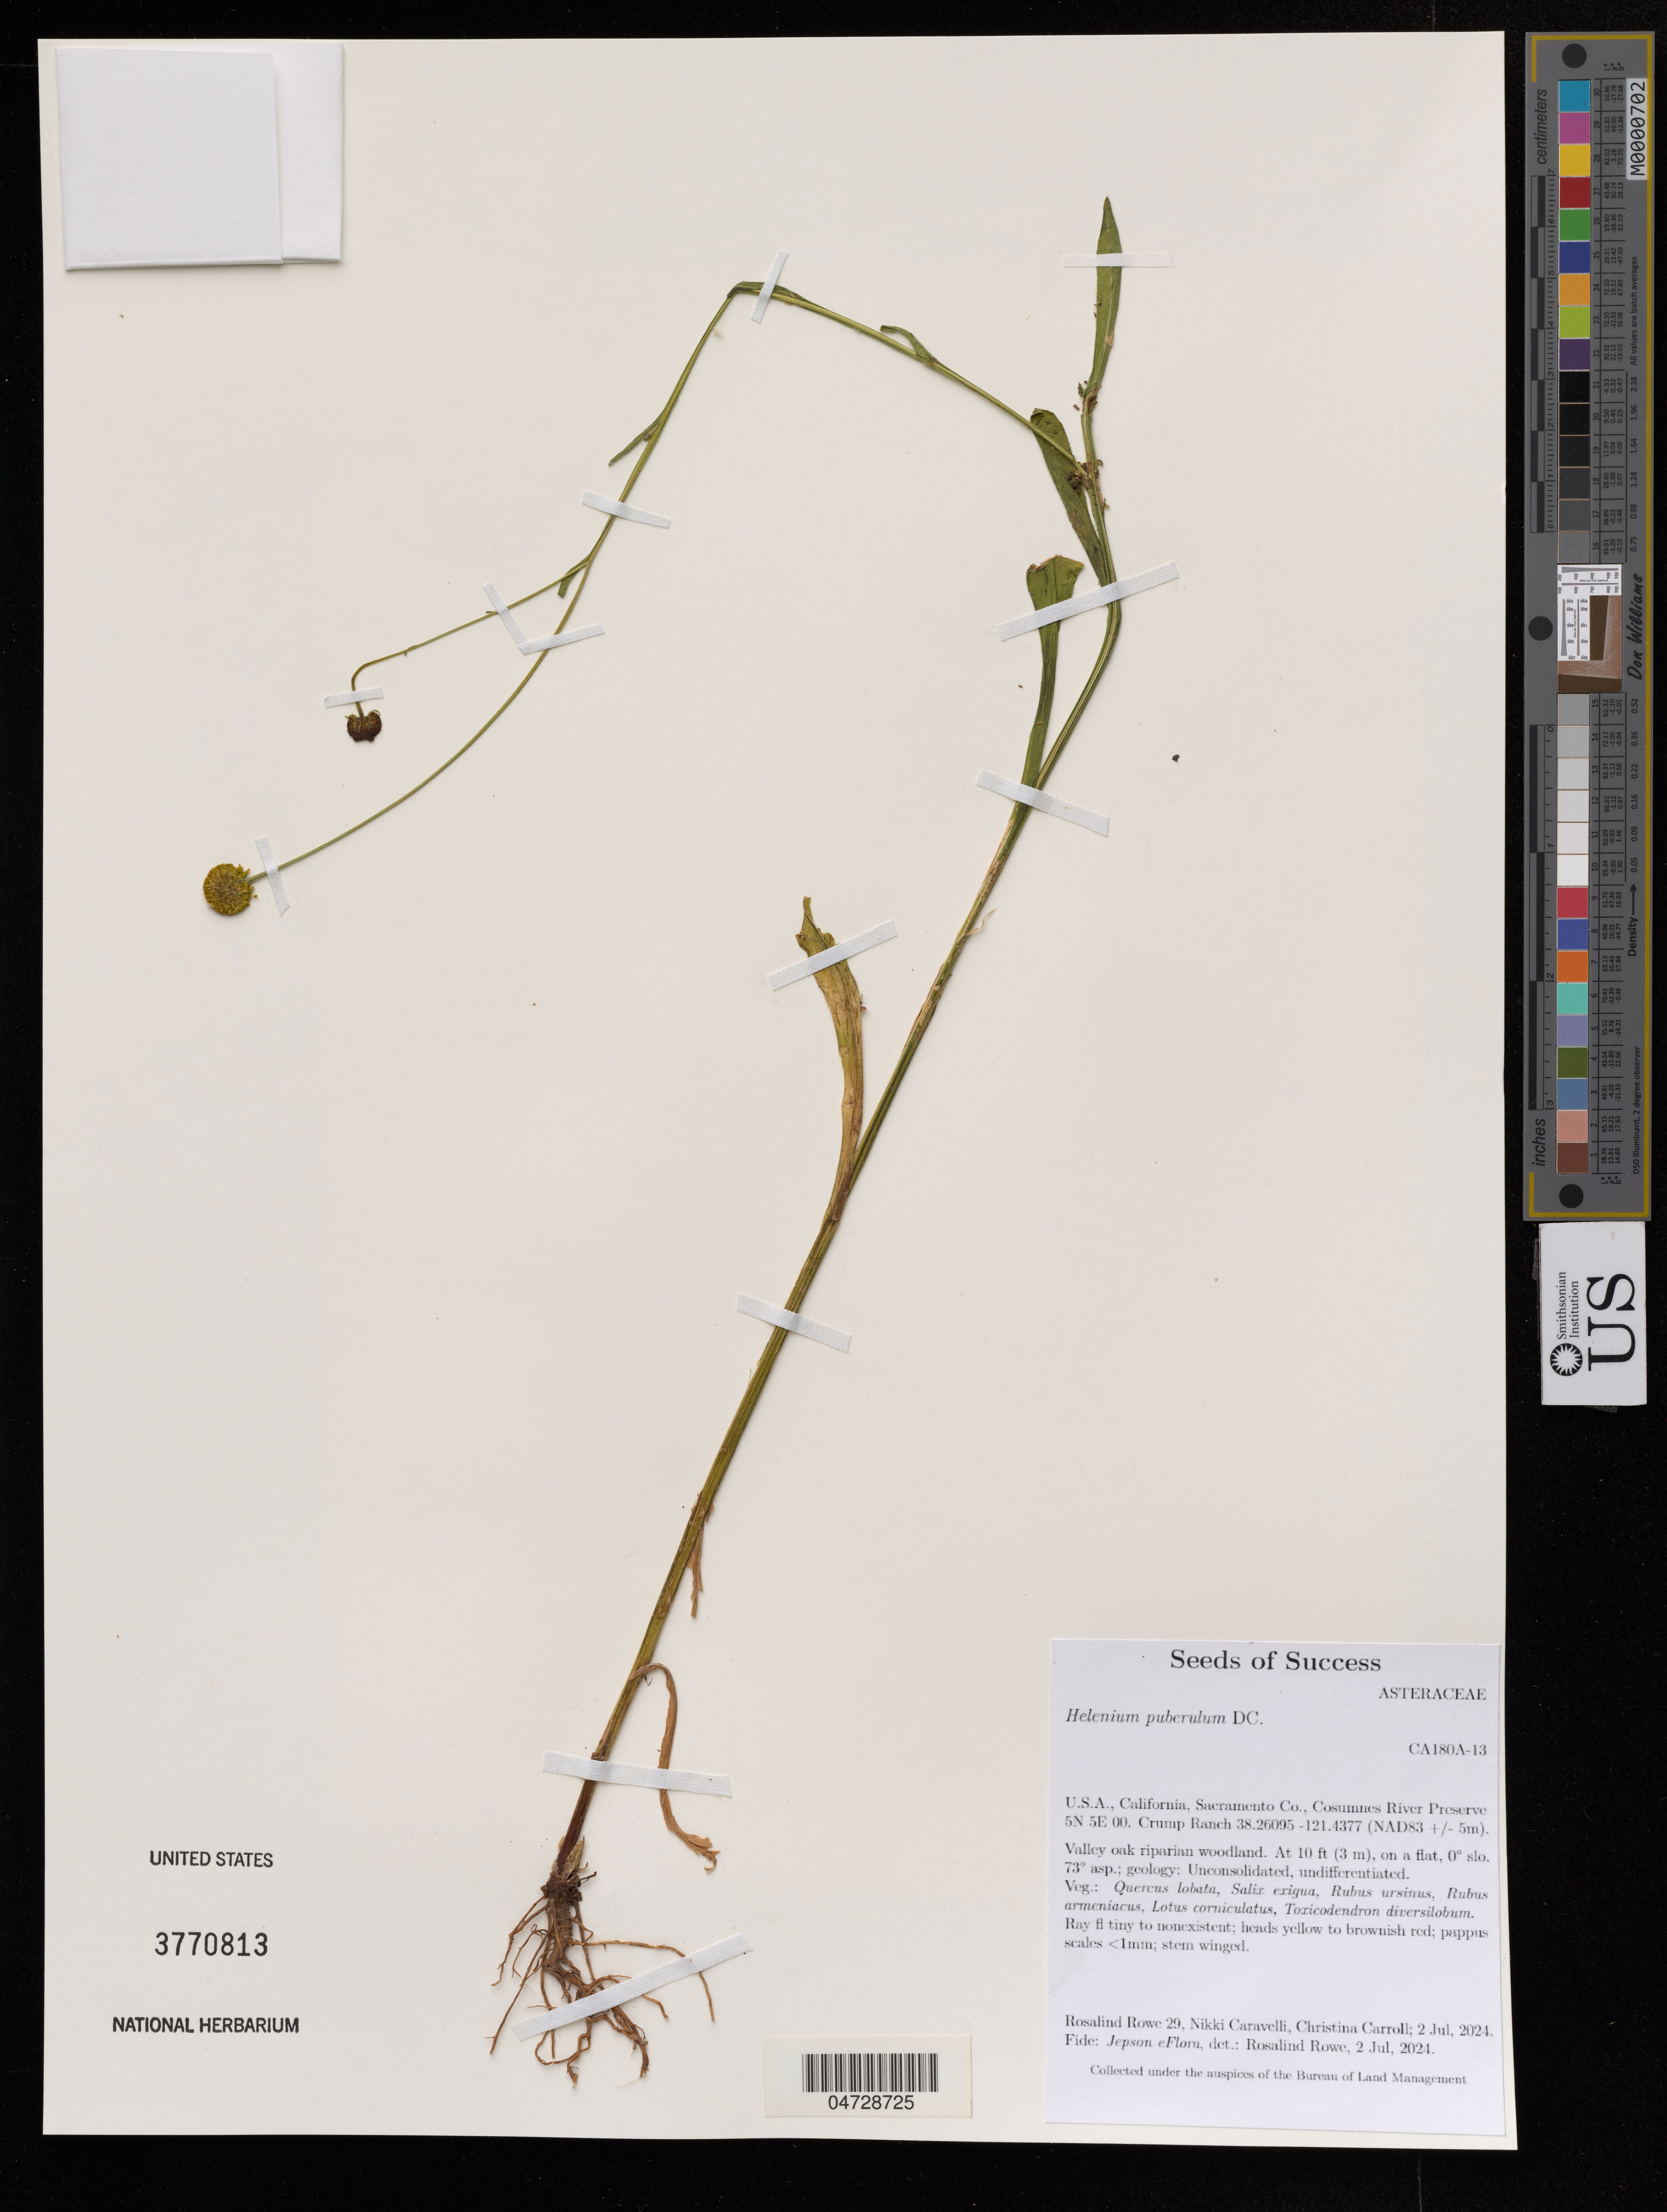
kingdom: Plantae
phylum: Tracheophyta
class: Magnoliopsida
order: Asterales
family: Asteraceae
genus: Helenium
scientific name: Helenium puberulum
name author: DC.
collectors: R. Rowe, N. Caravelli & C. Carroll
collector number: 29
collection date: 2024-07-02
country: United States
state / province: California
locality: Sacramento Co., Cosumnes River Preserve.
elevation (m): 3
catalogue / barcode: US 3770813